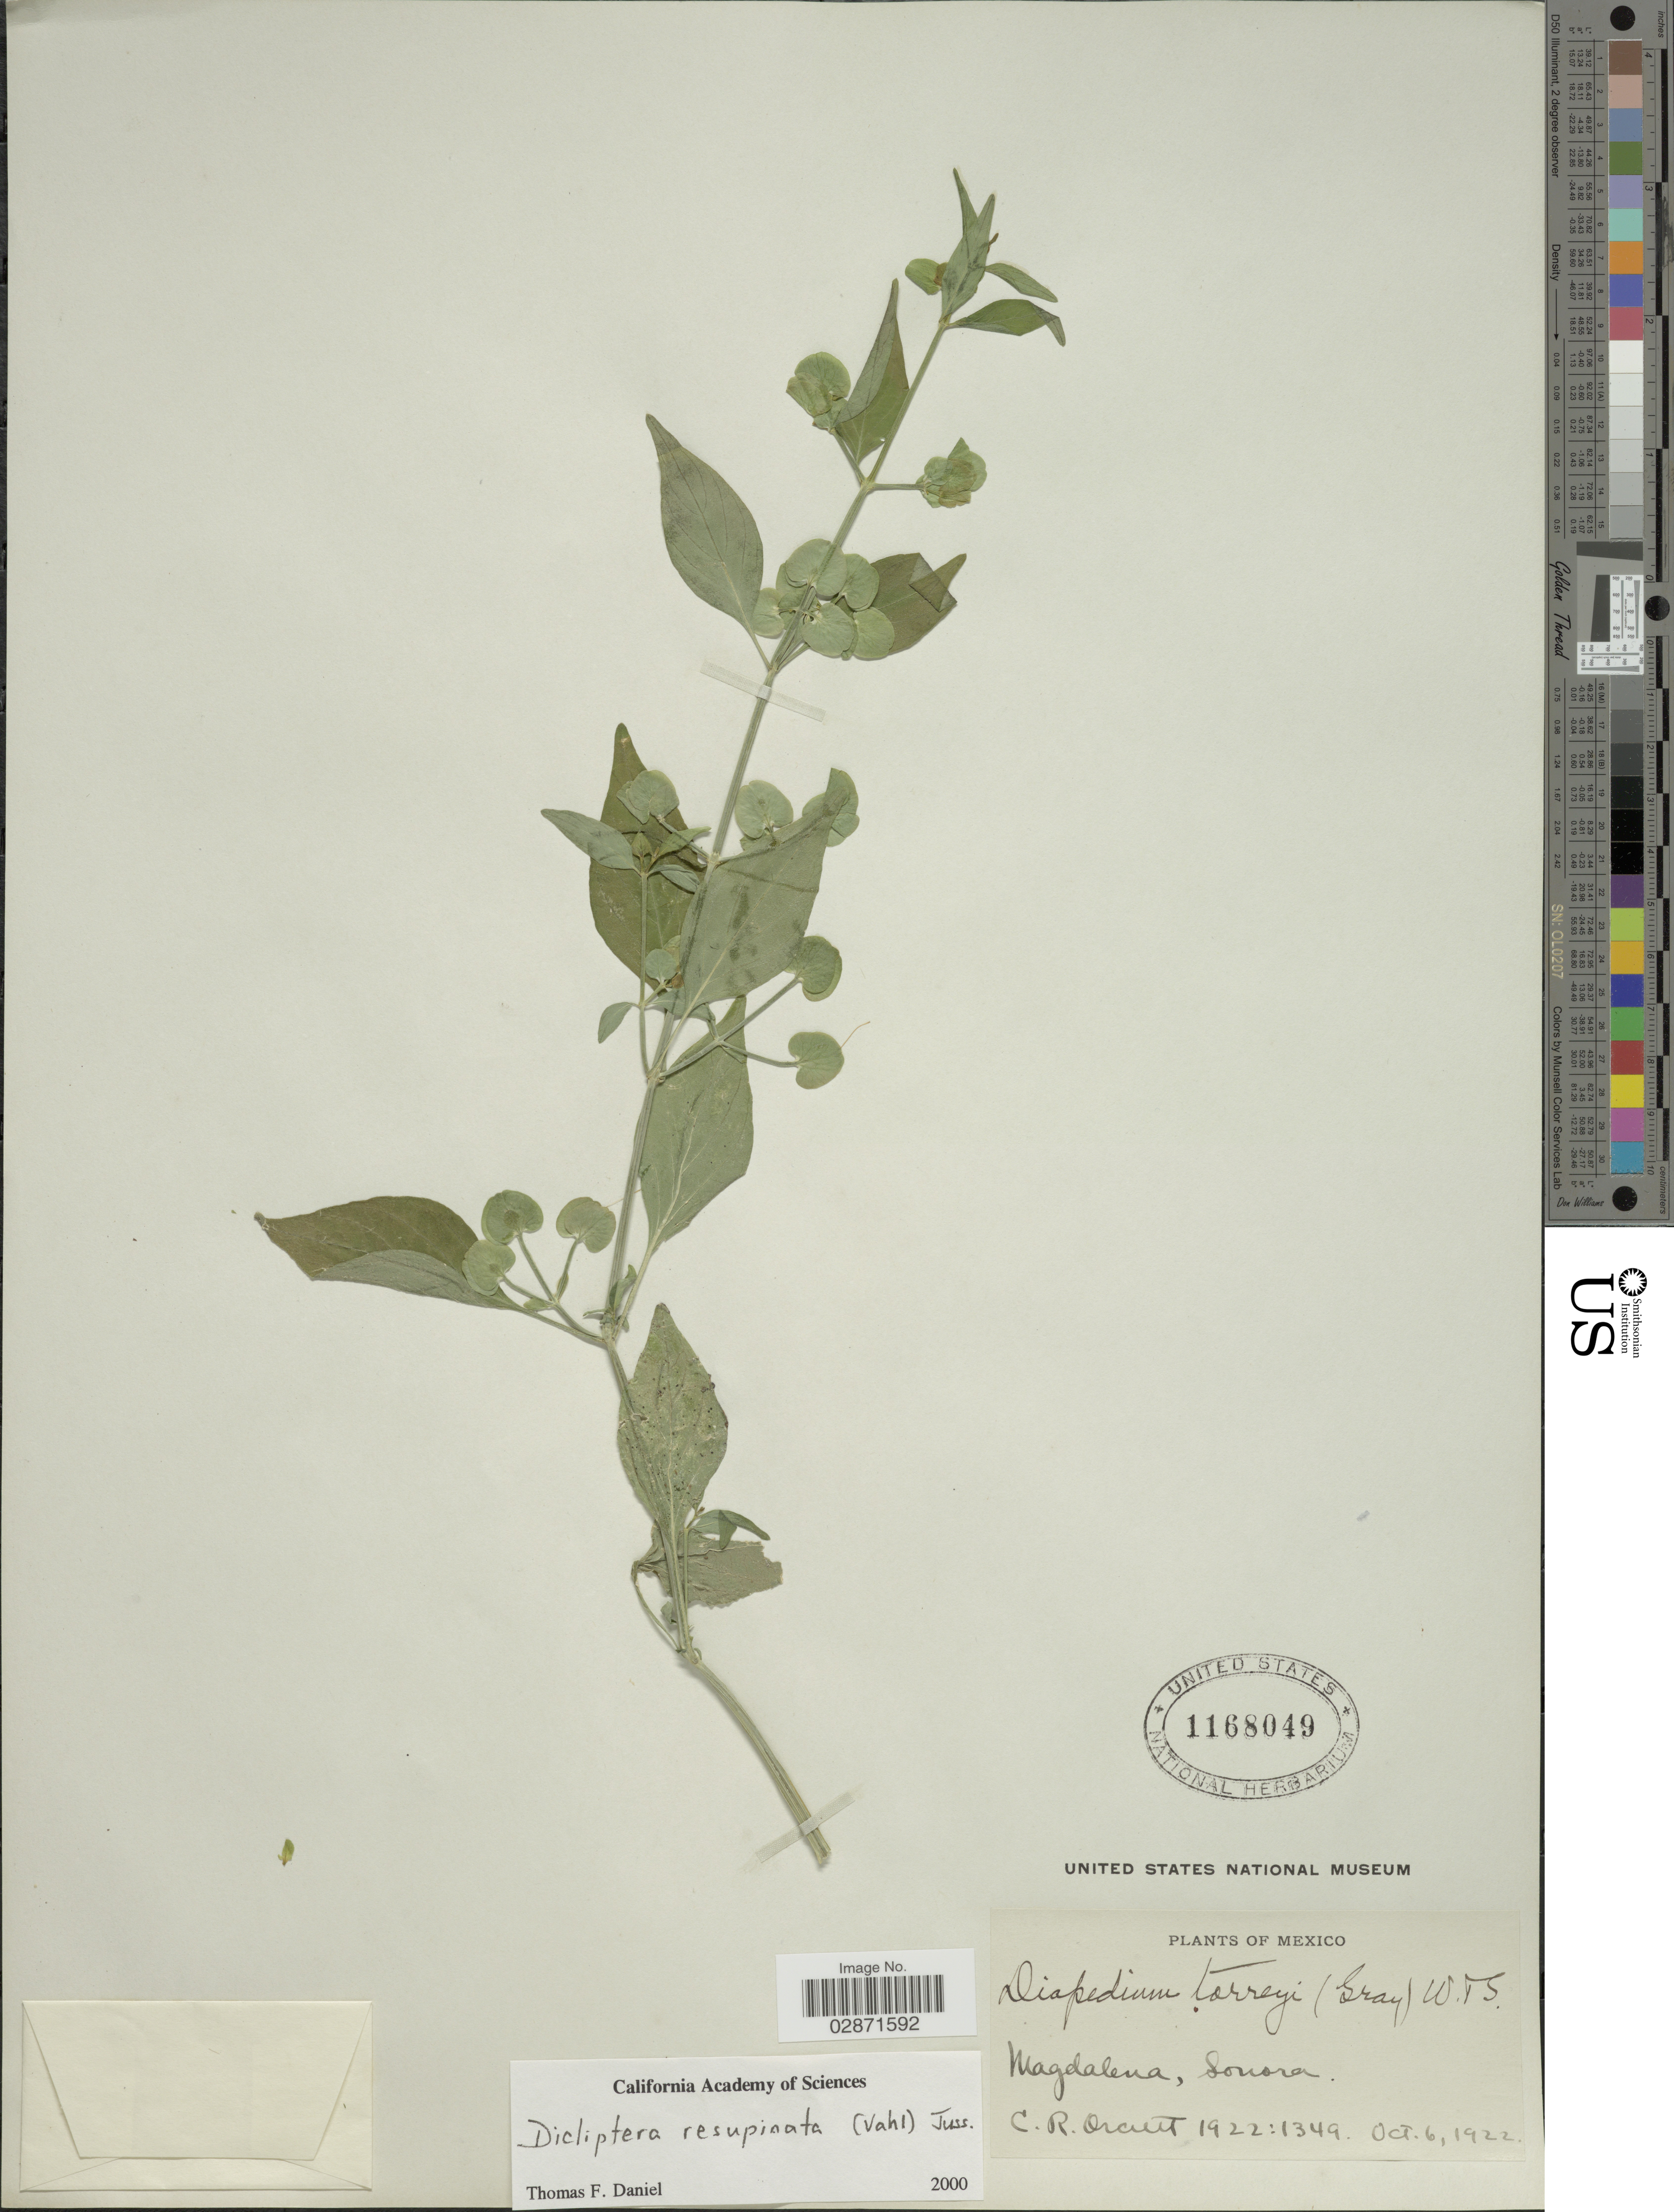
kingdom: Plantae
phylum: Tracheophyta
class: Magnoliopsida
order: Lamiales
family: Acanthaceae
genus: Dicliptera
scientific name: Dicliptera resupinata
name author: (Vahl) Juss.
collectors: C. R. Orcutt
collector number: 1922:1349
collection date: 1922-10-06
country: Mexico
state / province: Sonora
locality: Magdalena, Sonora.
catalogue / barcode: US 1168049